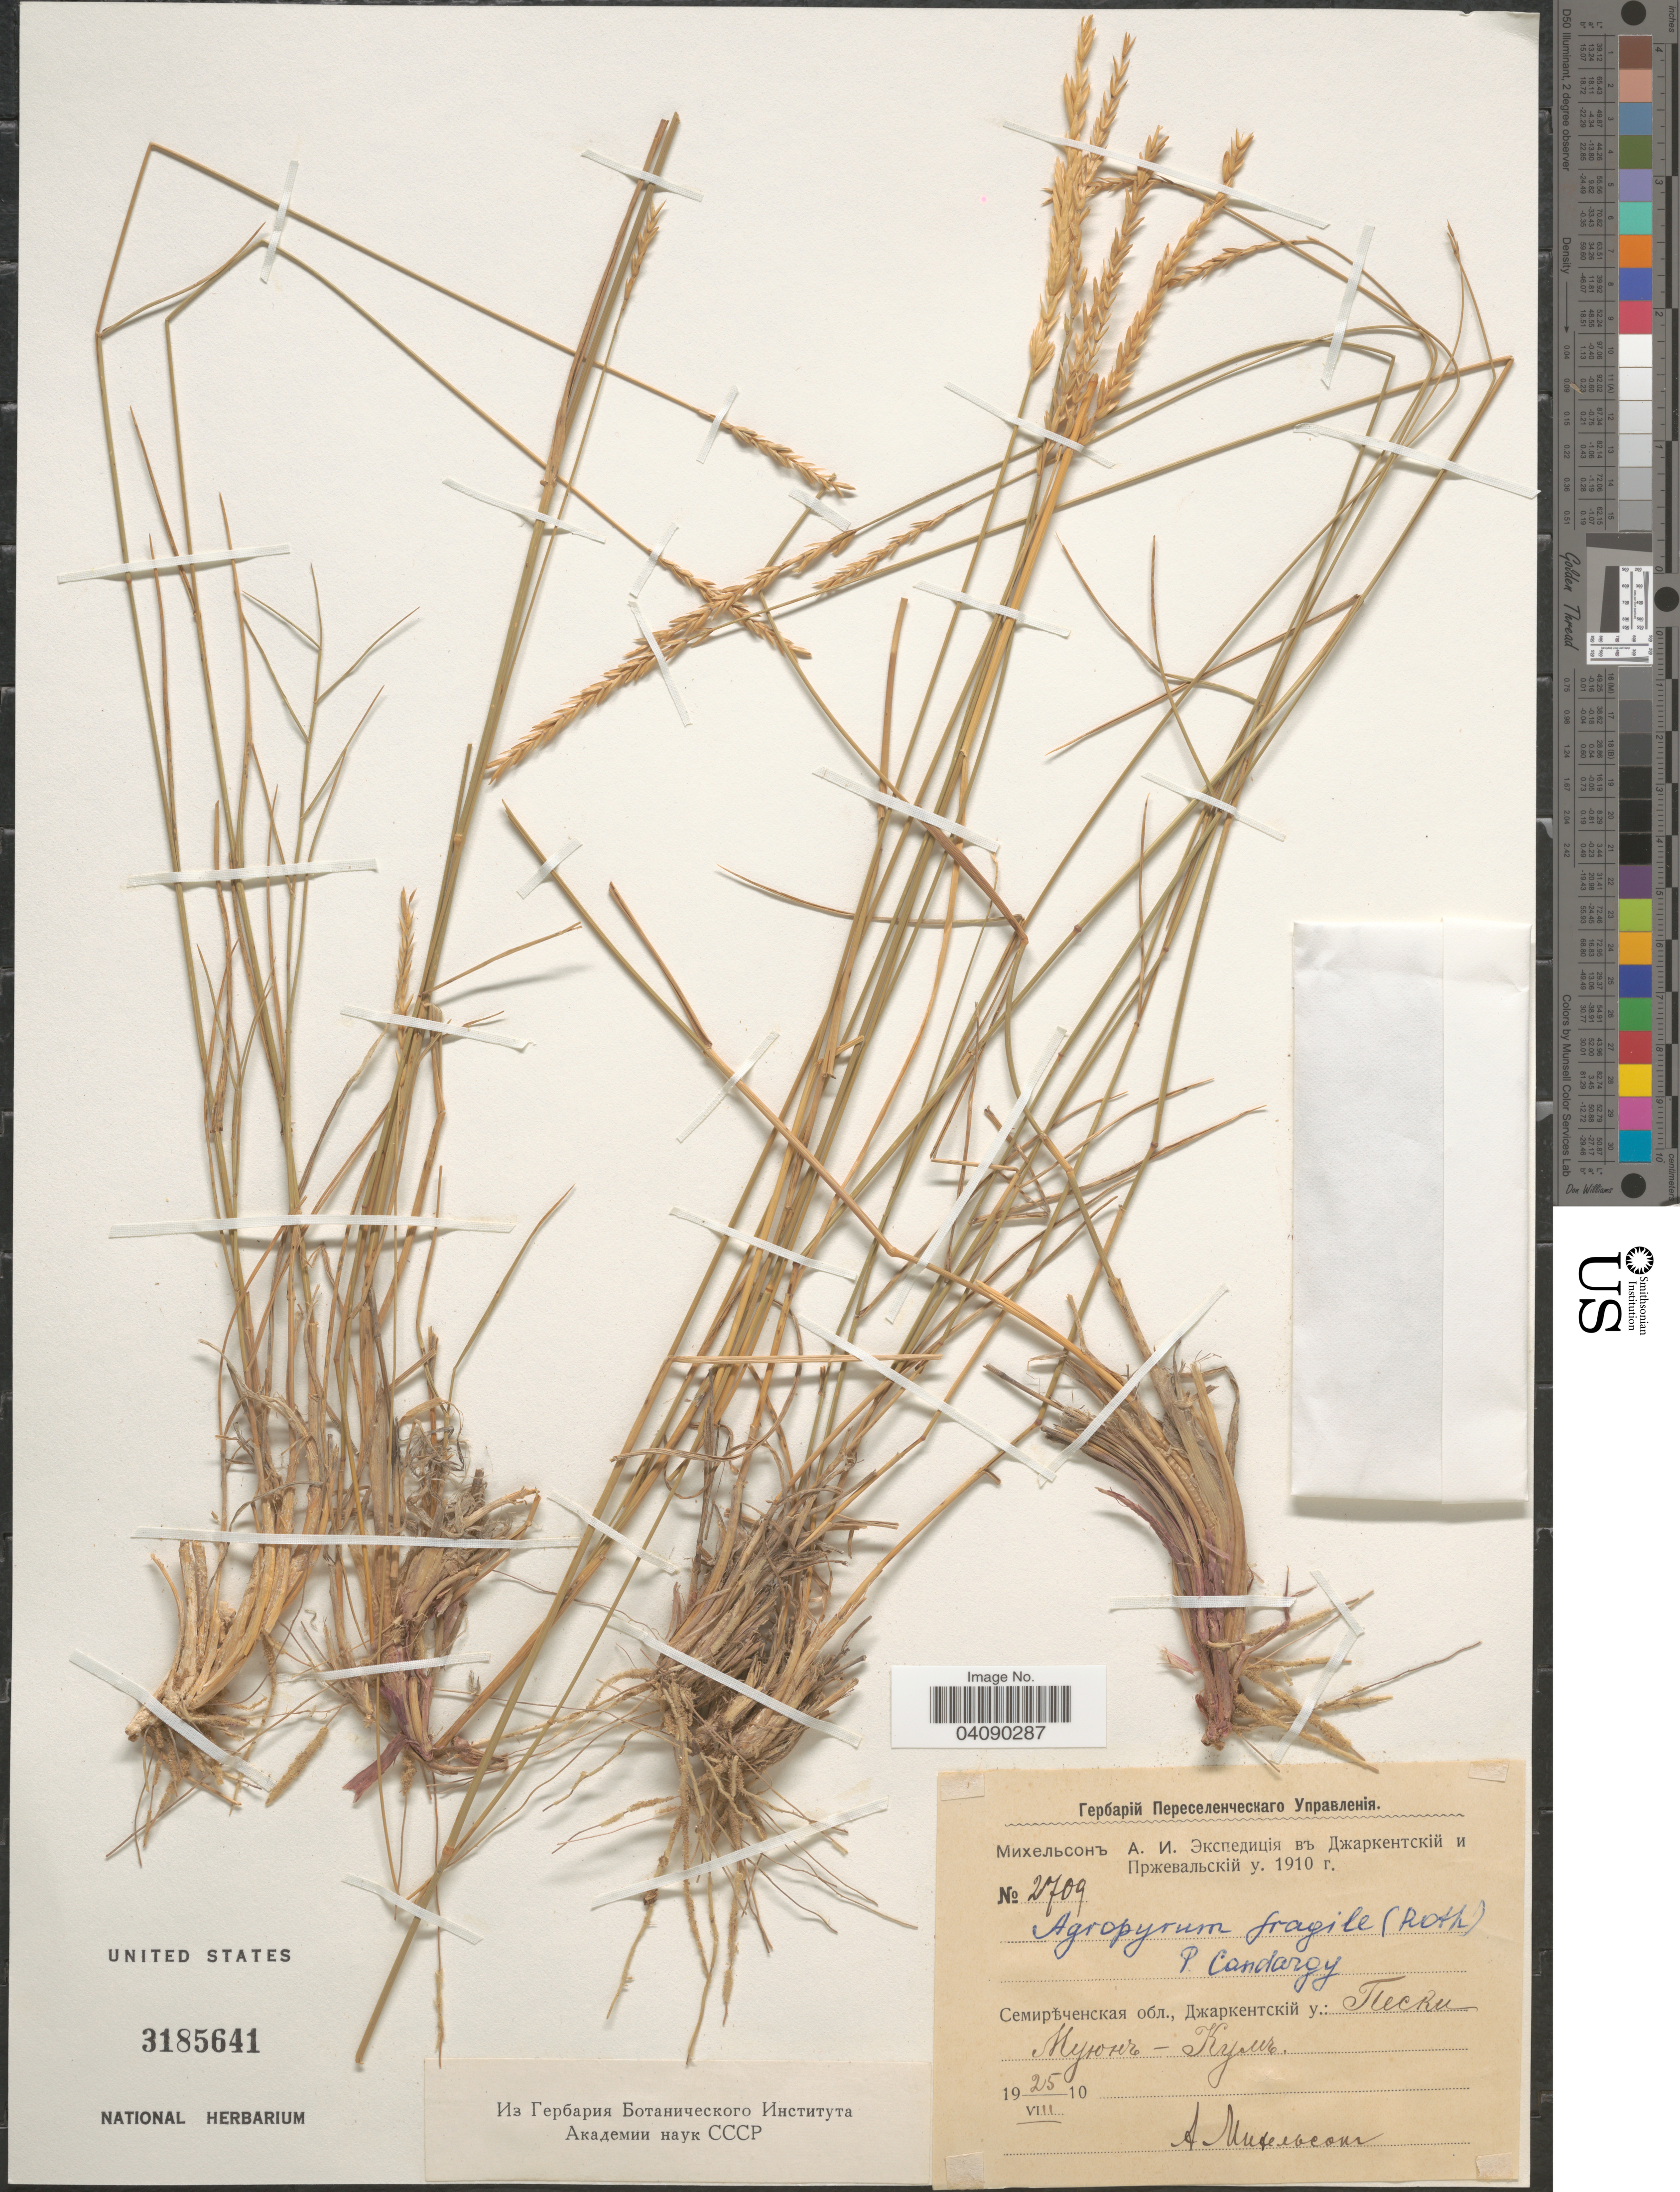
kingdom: Plantae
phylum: Tracheophyta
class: Liliopsida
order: Poales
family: Poaceae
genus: Agropyron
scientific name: Agropyron fragile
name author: (Roth) Candargy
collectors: A. Mikhelson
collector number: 2709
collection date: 1910-08-25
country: Kazakhstan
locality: Muyun-Kum sand desert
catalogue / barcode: US 3185641